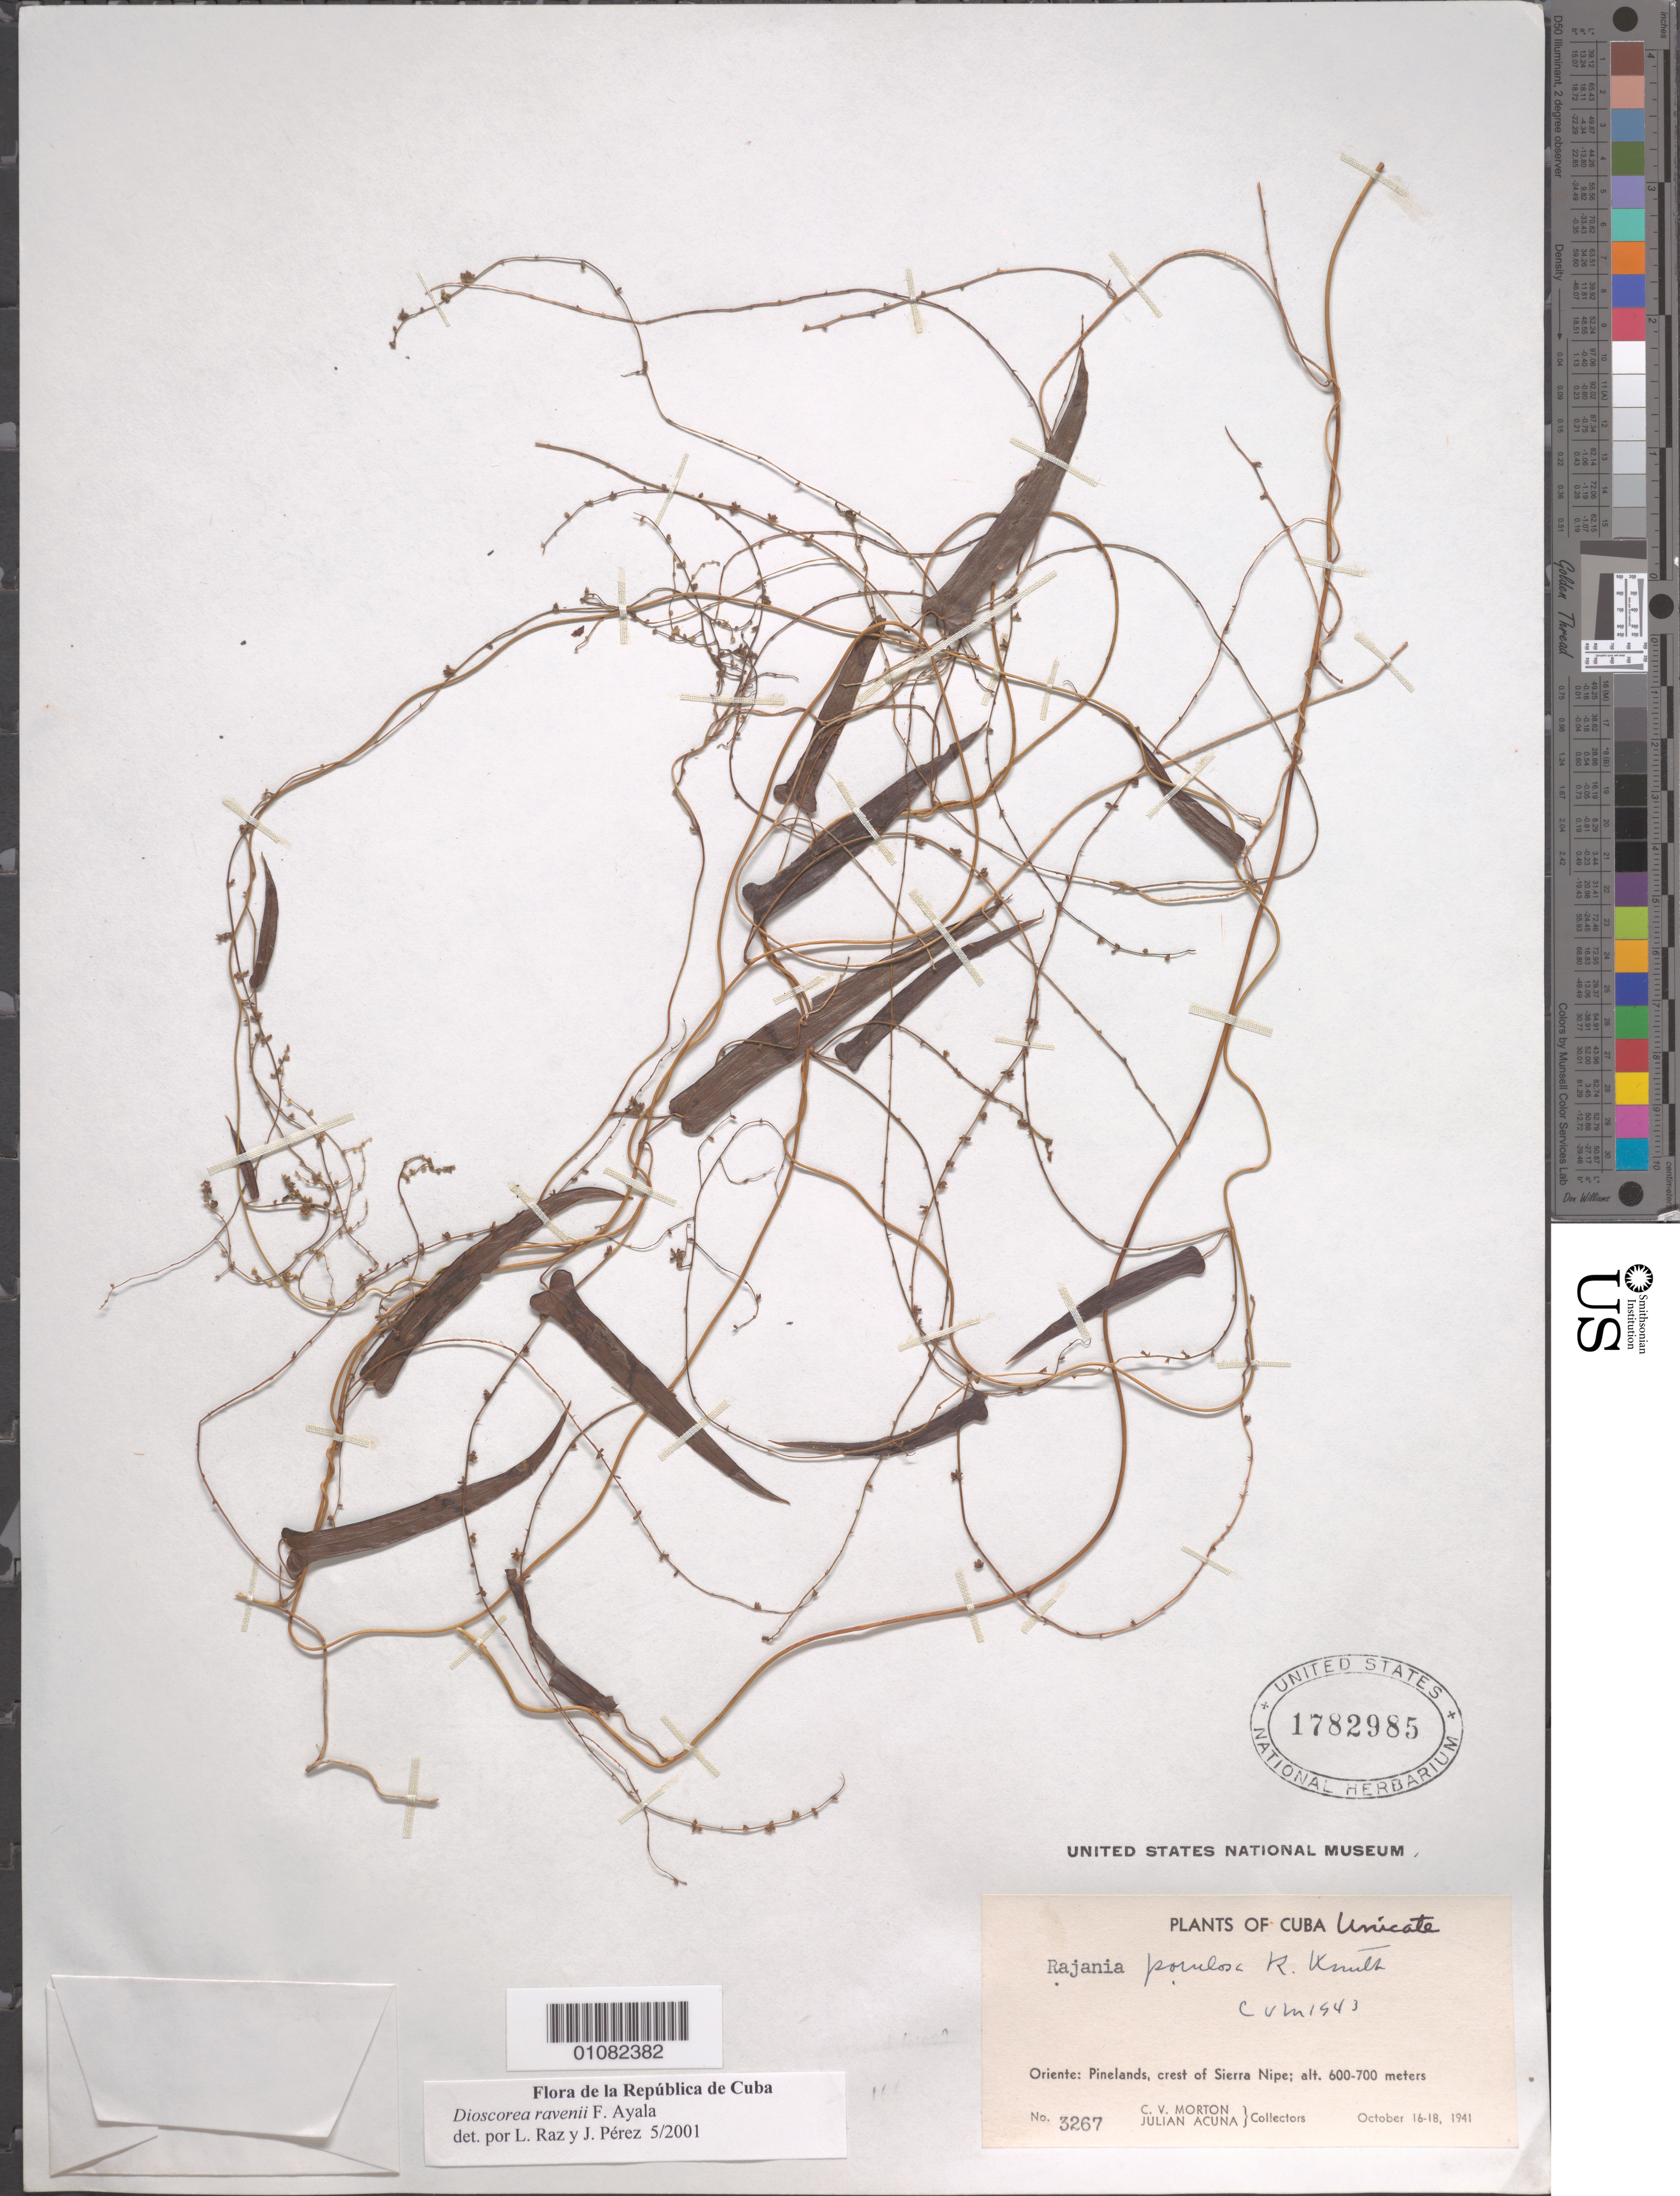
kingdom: Plantae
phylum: Tracheophyta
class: Liliopsida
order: Dioscoreales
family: Dioscoreaceae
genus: Dioscorea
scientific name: Dioscorea ravenii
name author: Ayala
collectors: C. V. Morton & J. Acuña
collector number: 3267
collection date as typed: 16 Oct 1941 to 18 Oct 1941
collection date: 1941-10-16/1941-10-18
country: Cuba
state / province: Holguín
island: Cuba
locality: Oriente: Pinelands, crest of Sierra Nipe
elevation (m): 600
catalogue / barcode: US 1782985